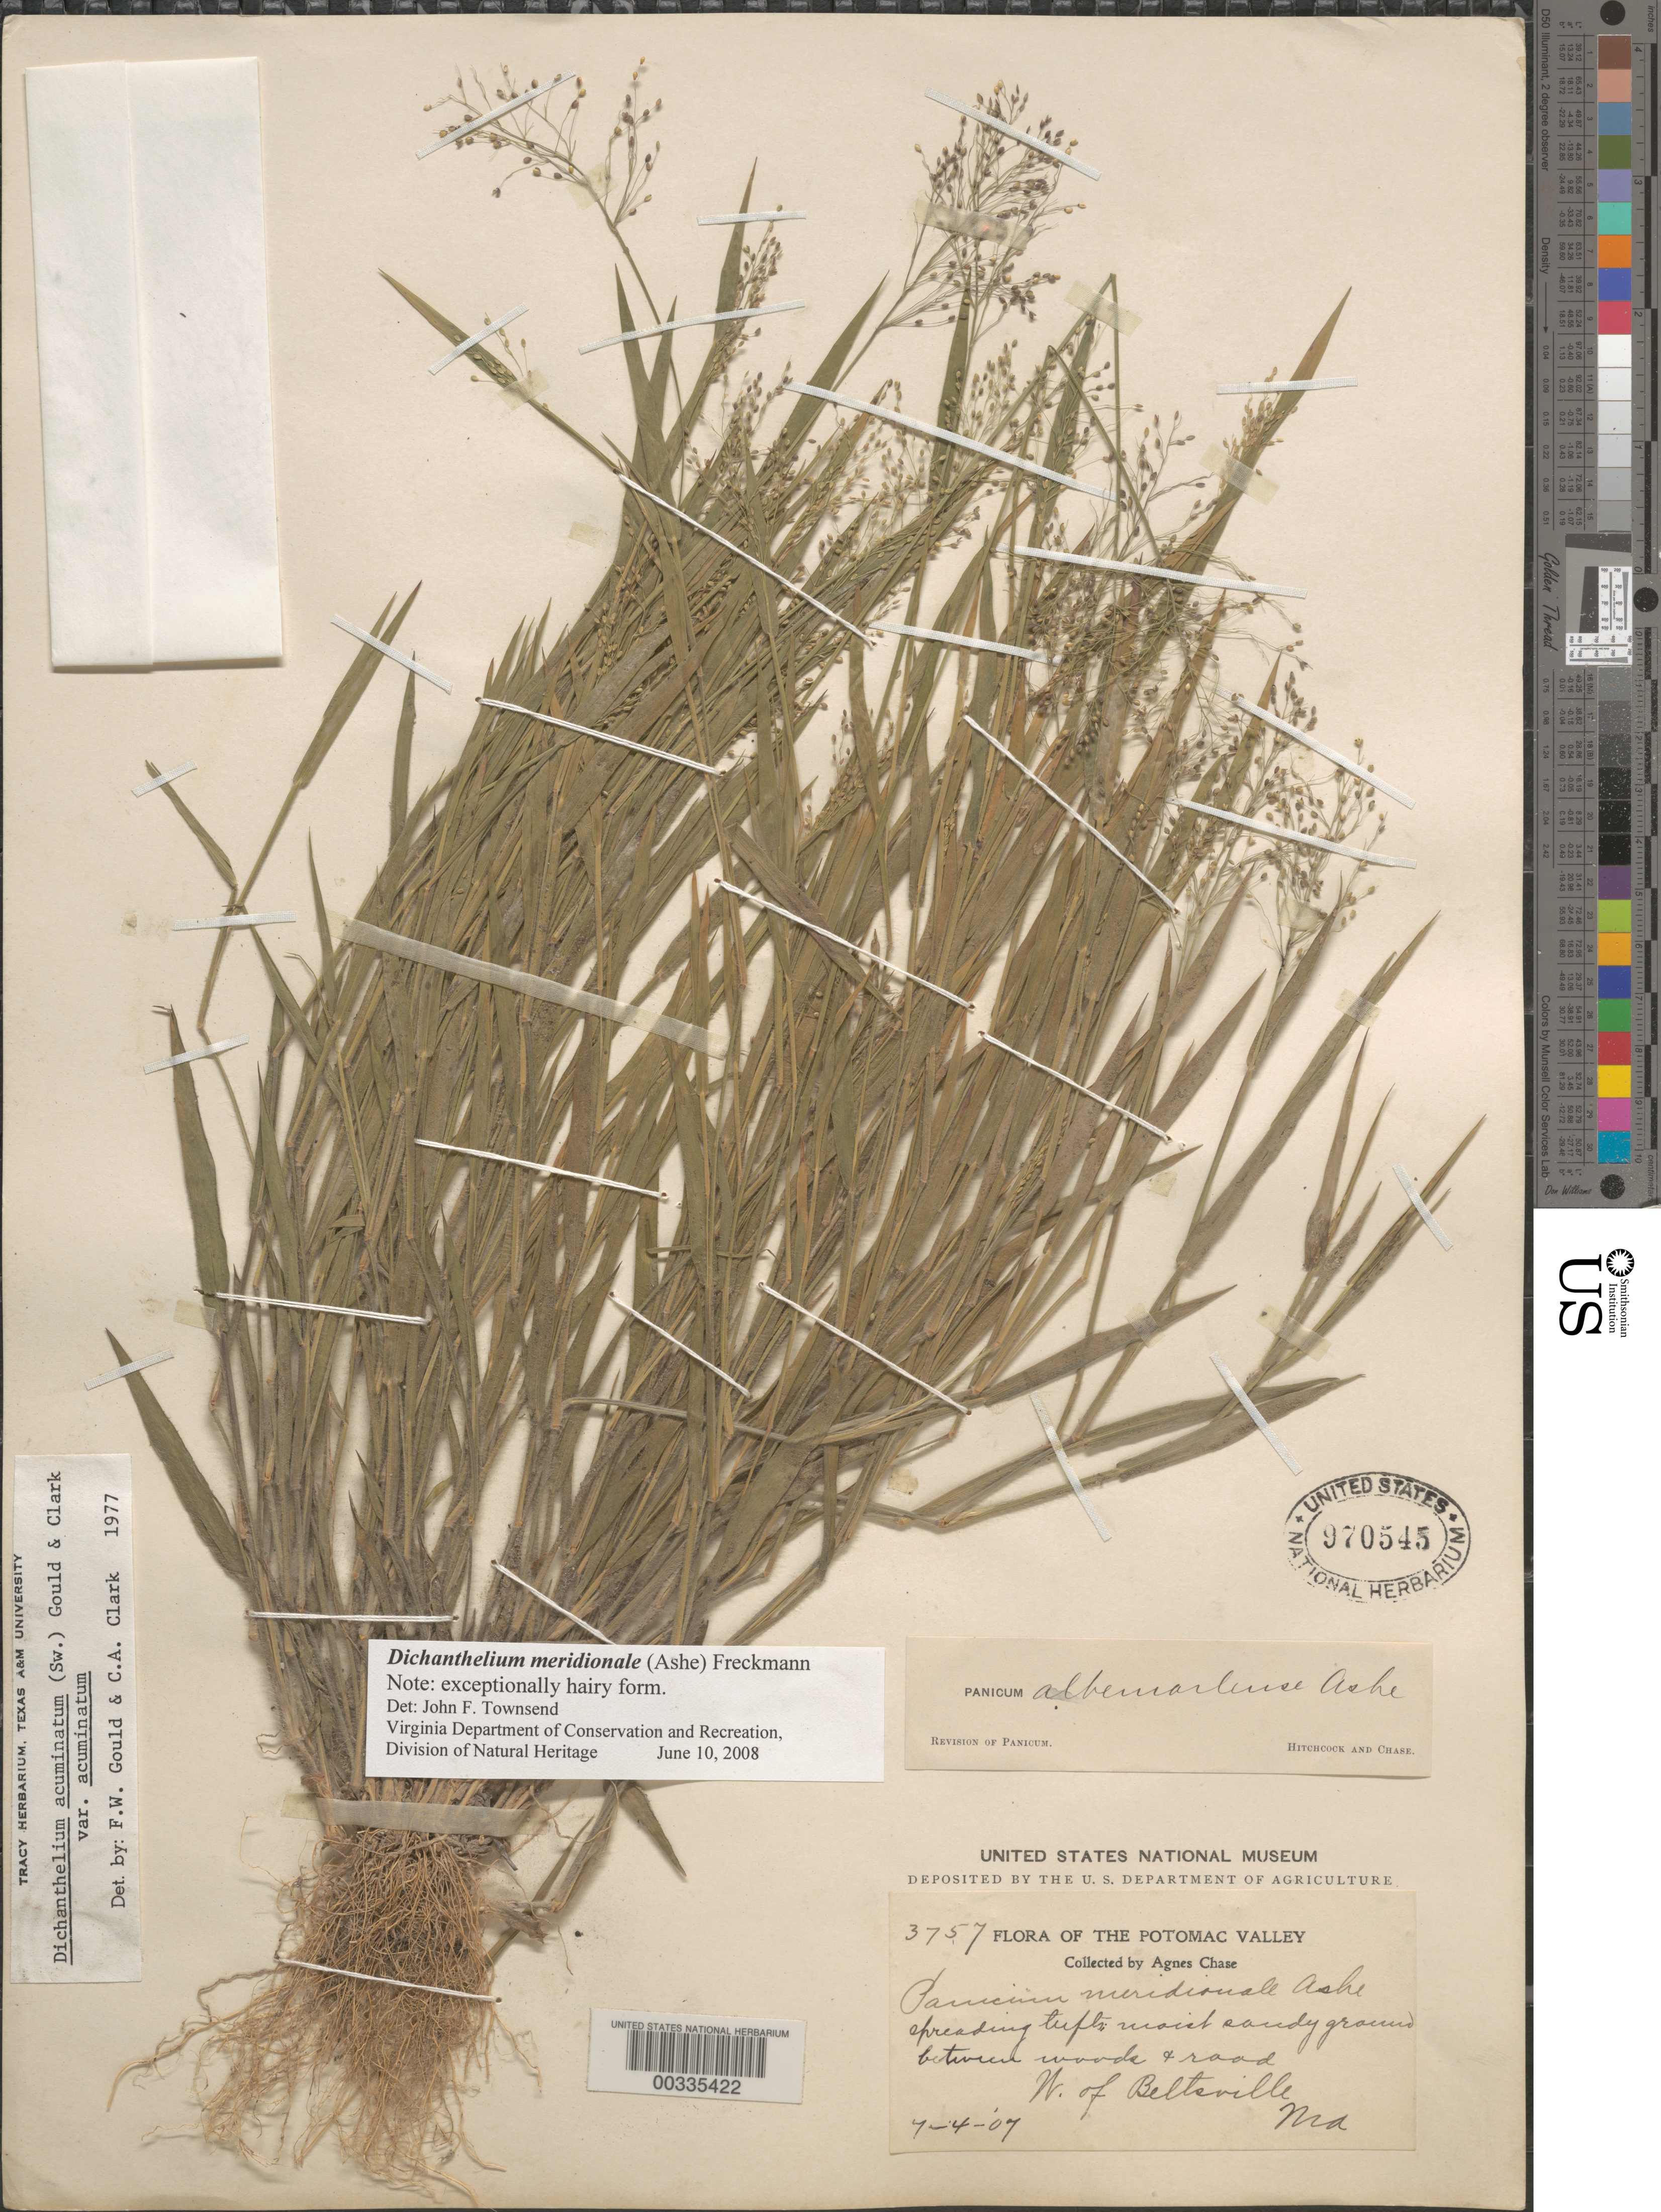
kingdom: Plantae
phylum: Tracheophyta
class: Liliopsida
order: Poales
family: Poaceae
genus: Dichanthelium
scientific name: Dichanthelium meridionale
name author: (Ashe) Freckmann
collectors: A. Chase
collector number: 3757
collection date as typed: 04 Jul 1907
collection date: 1907-07-04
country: United States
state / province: Maryland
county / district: Prince George's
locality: West of Beltsville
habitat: Moist sandy ground between woods and road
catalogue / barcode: US 970545